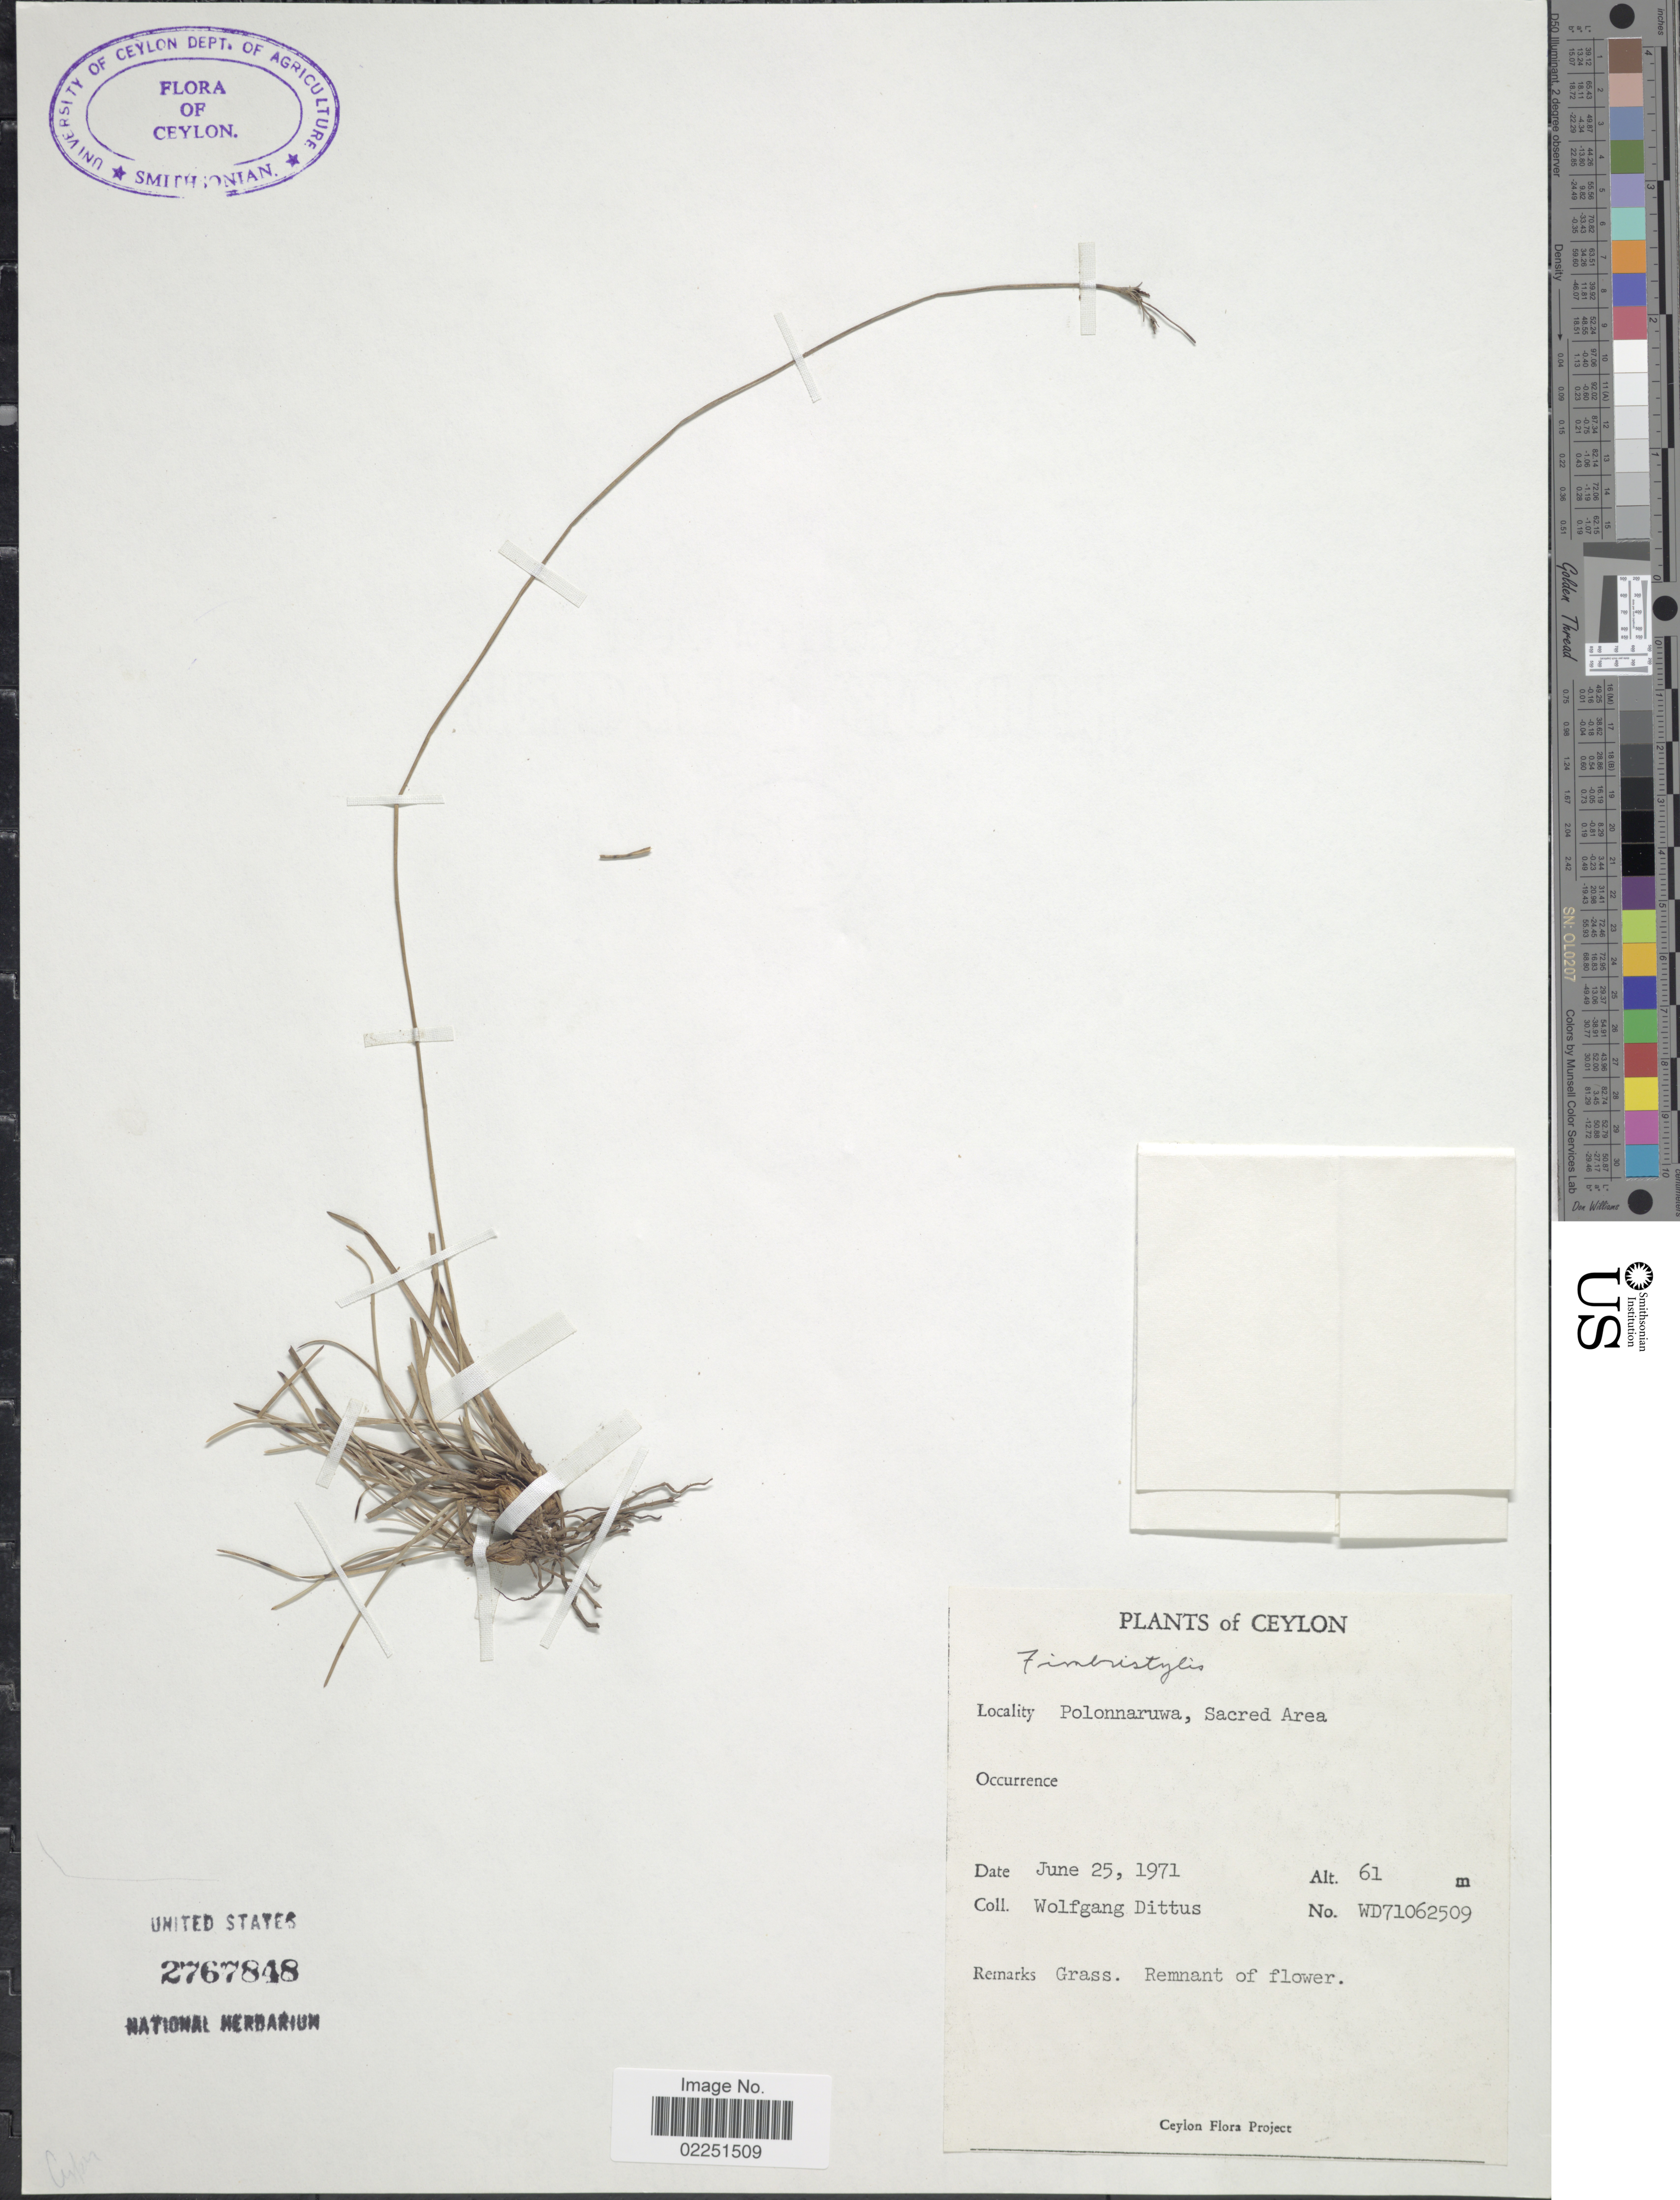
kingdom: Plantae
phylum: Tracheophyta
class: Liliopsida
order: Poales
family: Cyperaceae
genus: Fimbristylis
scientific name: Fimbristylis sp.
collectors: W. Dittus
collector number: WD71062509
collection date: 1971-06-25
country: Sri Lanka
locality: Ceylon. Polonnaruwa, Sacred Area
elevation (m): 61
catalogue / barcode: US 2767848